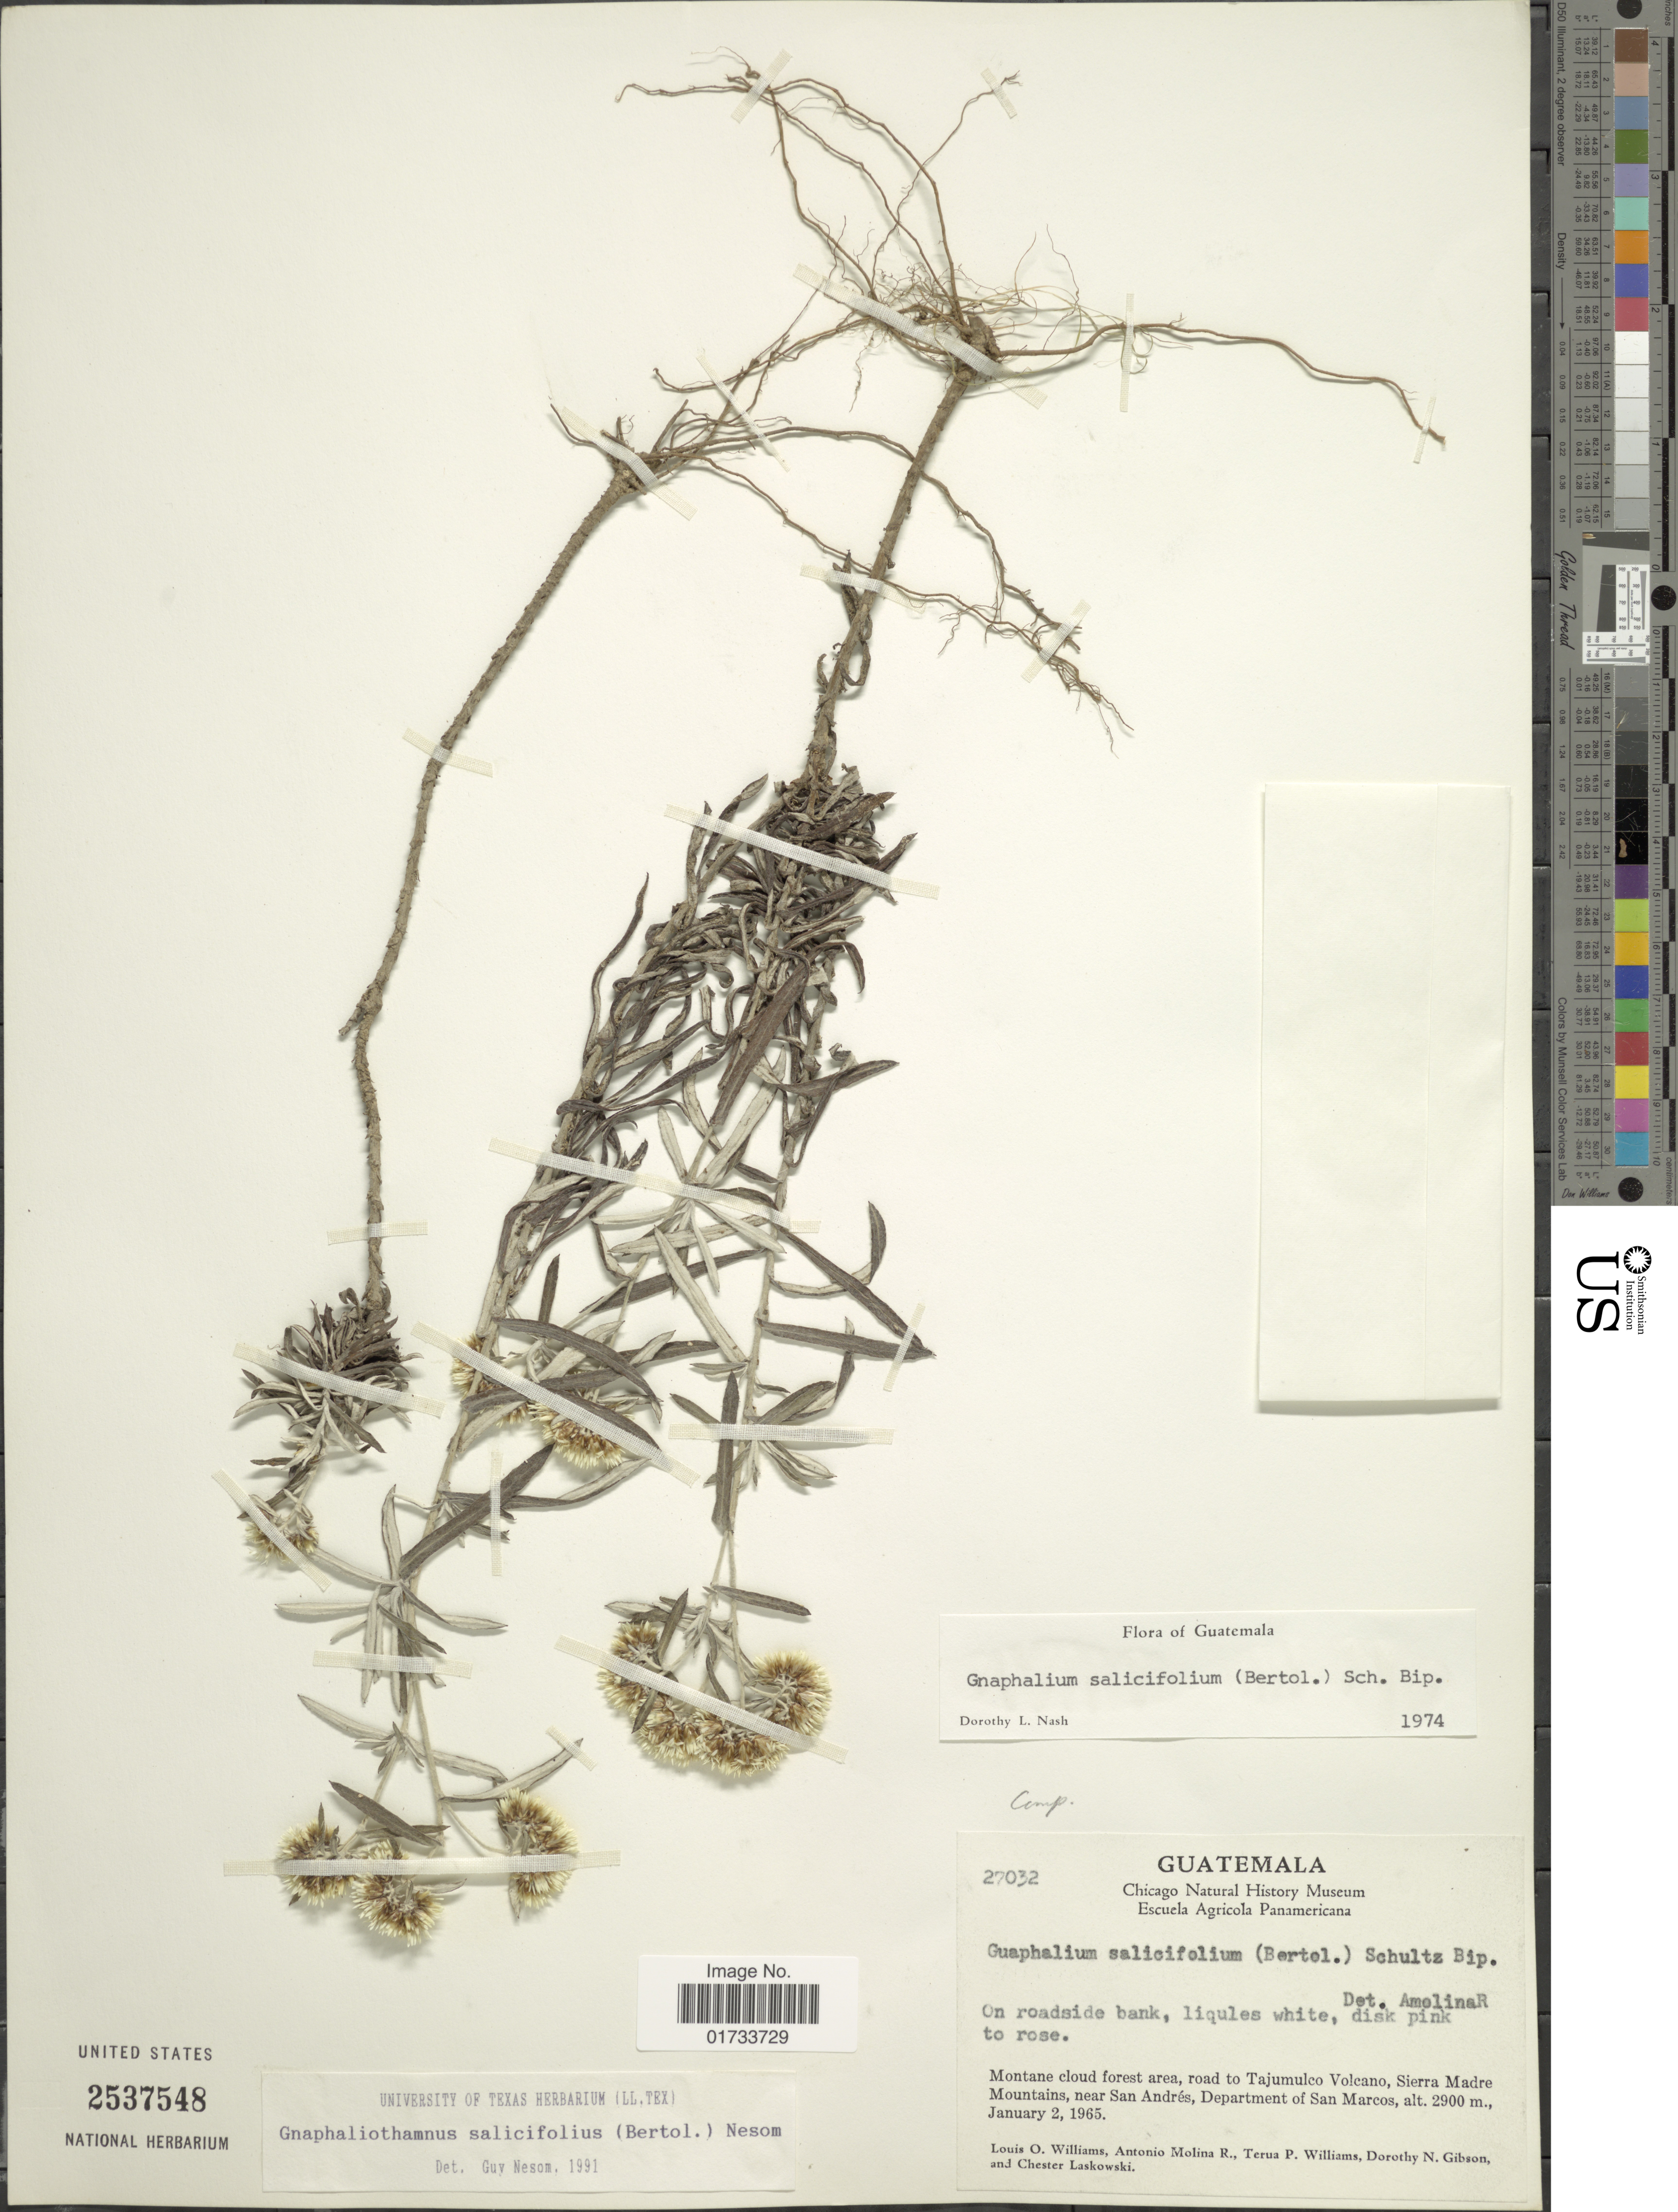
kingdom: Plantae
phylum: Tracheophyta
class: Magnoliopsida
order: Asterales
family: Asteraceae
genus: Chionolaena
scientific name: Chionolaena salicifolia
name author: (Bertol.) G.L. Nesom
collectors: L. O. Williams, A. Molina R., T. P. Williams, D. N. Gibson & C. Laskowski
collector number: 27032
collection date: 1965-01-02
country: Guatemala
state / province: San Marcos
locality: On roadside bank, Montane cloud forest area, road to Tajumulco Volcano, Sierra Madre Mountains, near San Andrés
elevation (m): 2900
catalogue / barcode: US 2537548